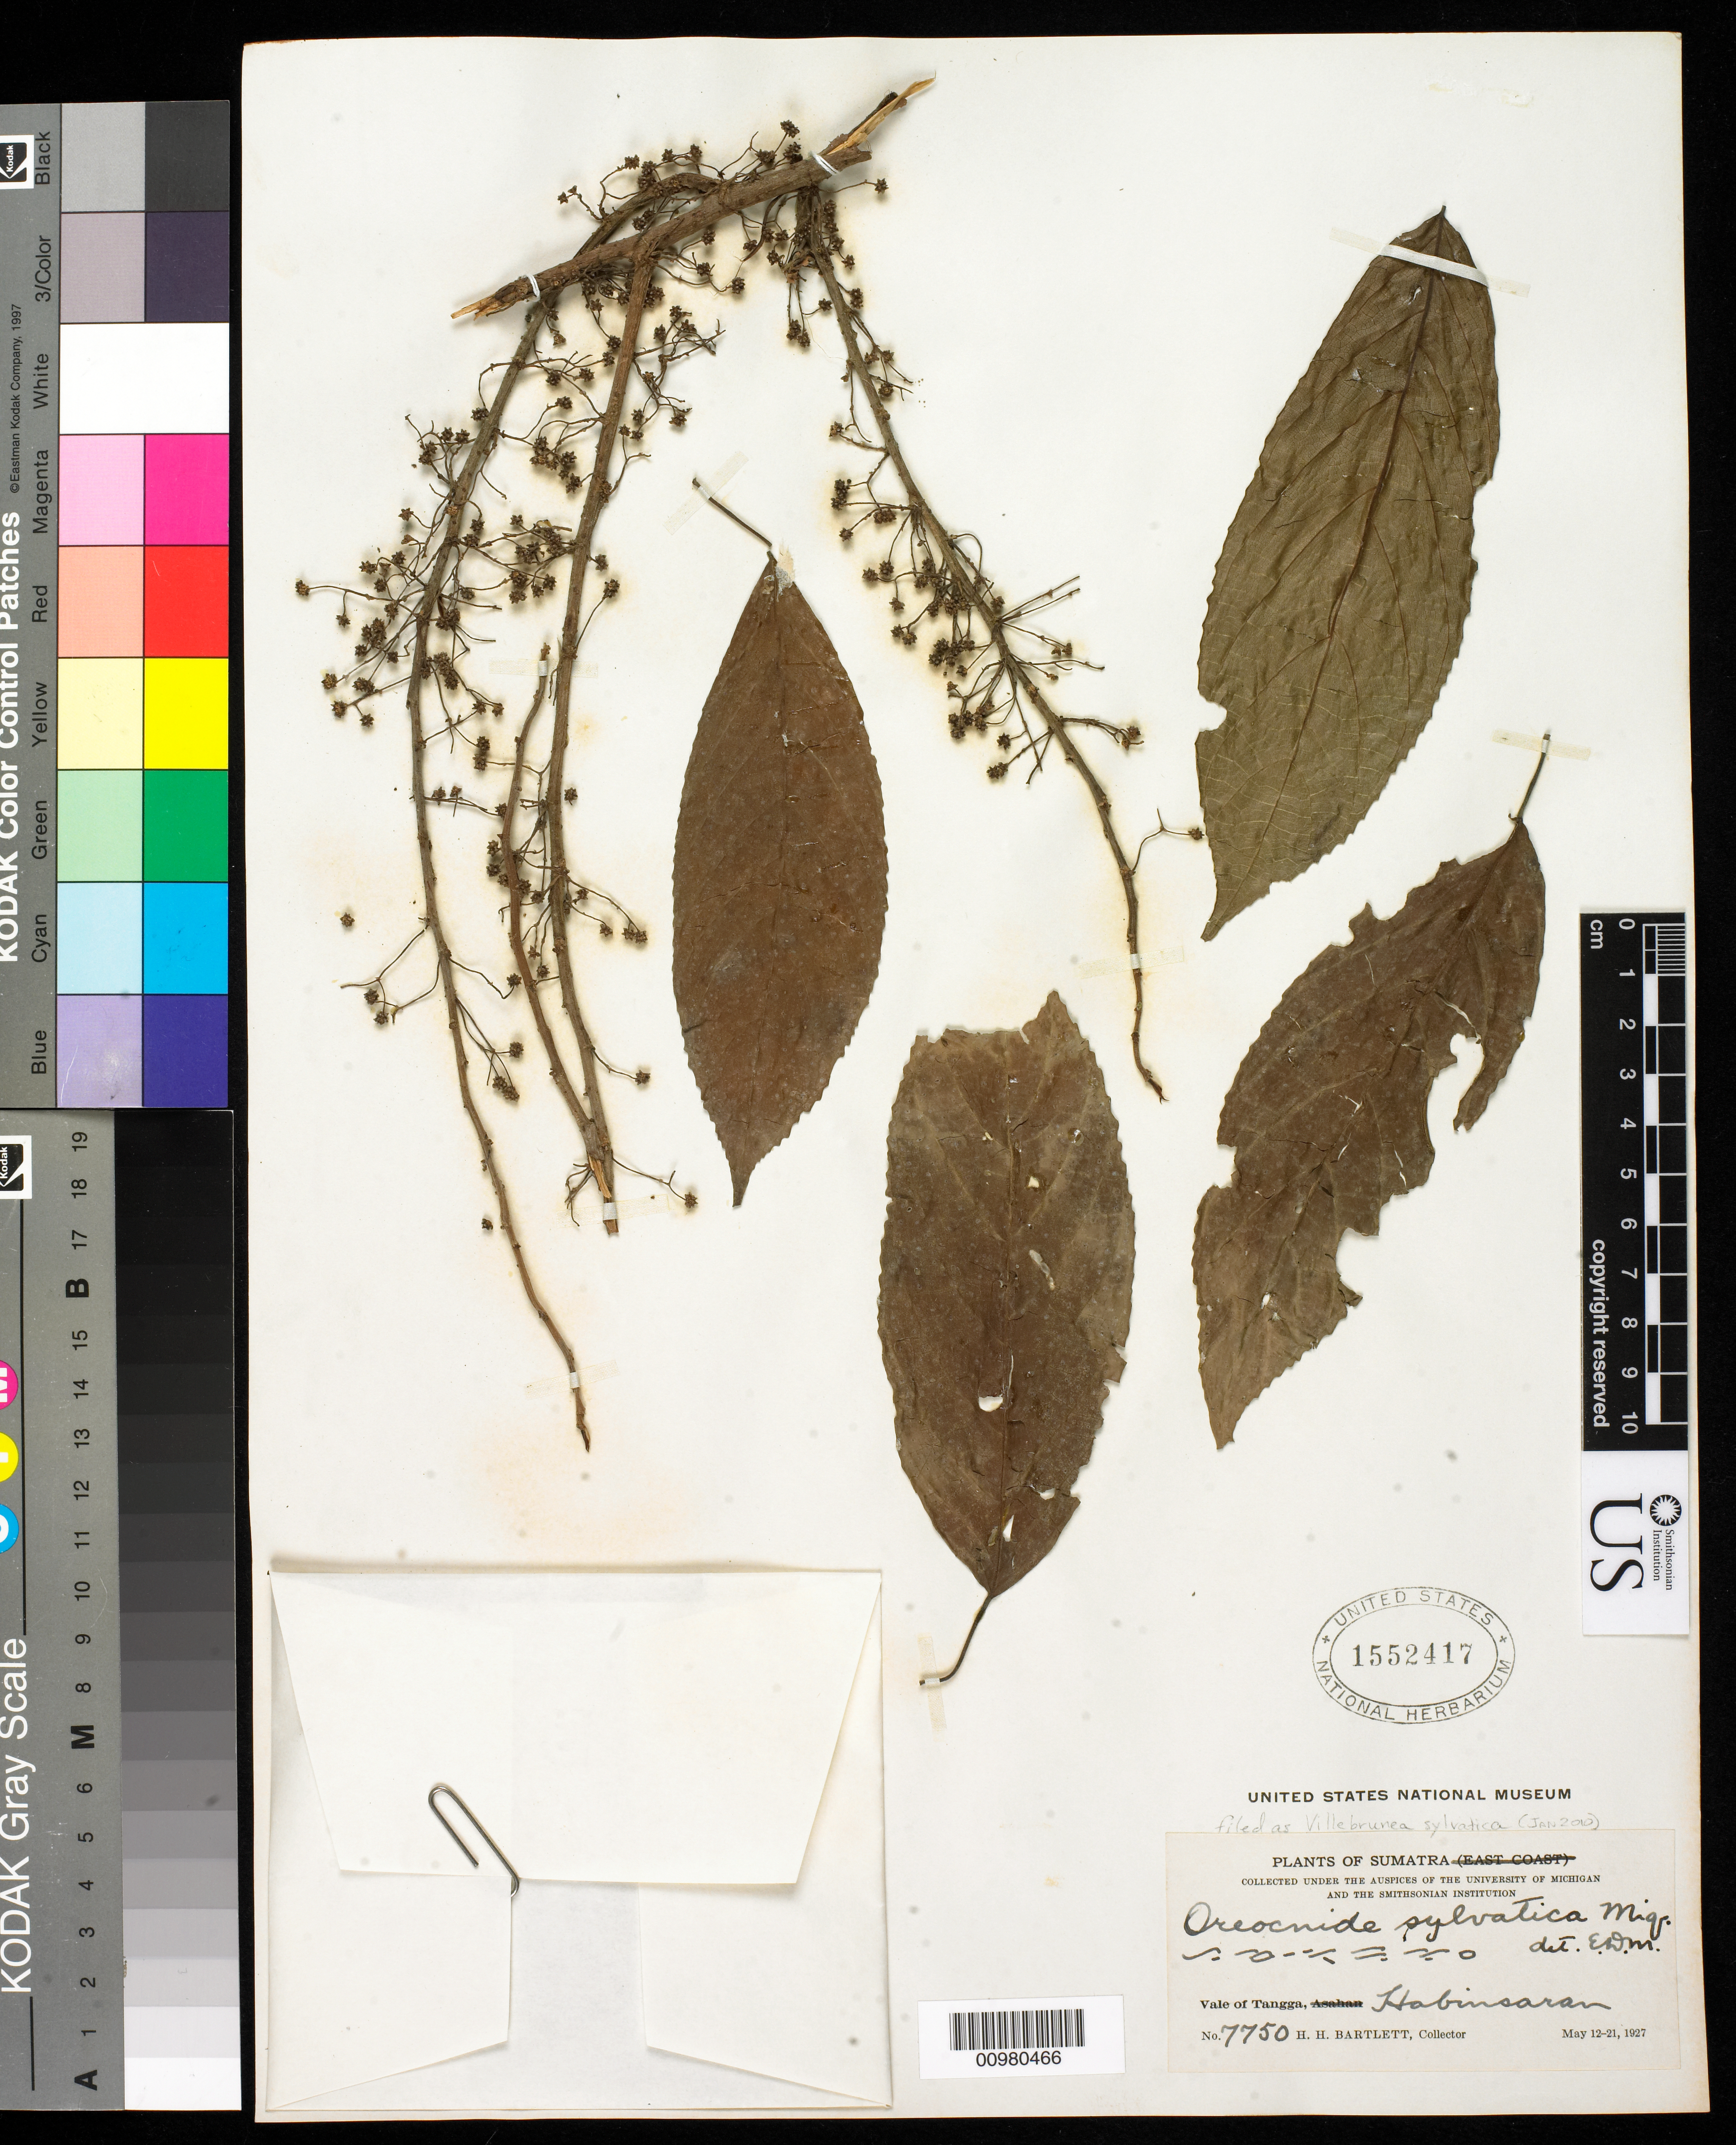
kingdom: Plantae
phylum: Tracheophyta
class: Magnoliopsida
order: Rosales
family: Urticaceae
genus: Oreocnide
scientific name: Oreocnide rubescens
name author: (Blume) Miq.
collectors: H. H. Bartlett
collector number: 7750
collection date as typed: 12 May 1927 to 21 May 1927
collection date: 1927-05-12/1927-05-21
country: Indonesia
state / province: Sumatra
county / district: North Sumatra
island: Sumatra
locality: Vale of Tangga, Habinsaran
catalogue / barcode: US 1552417